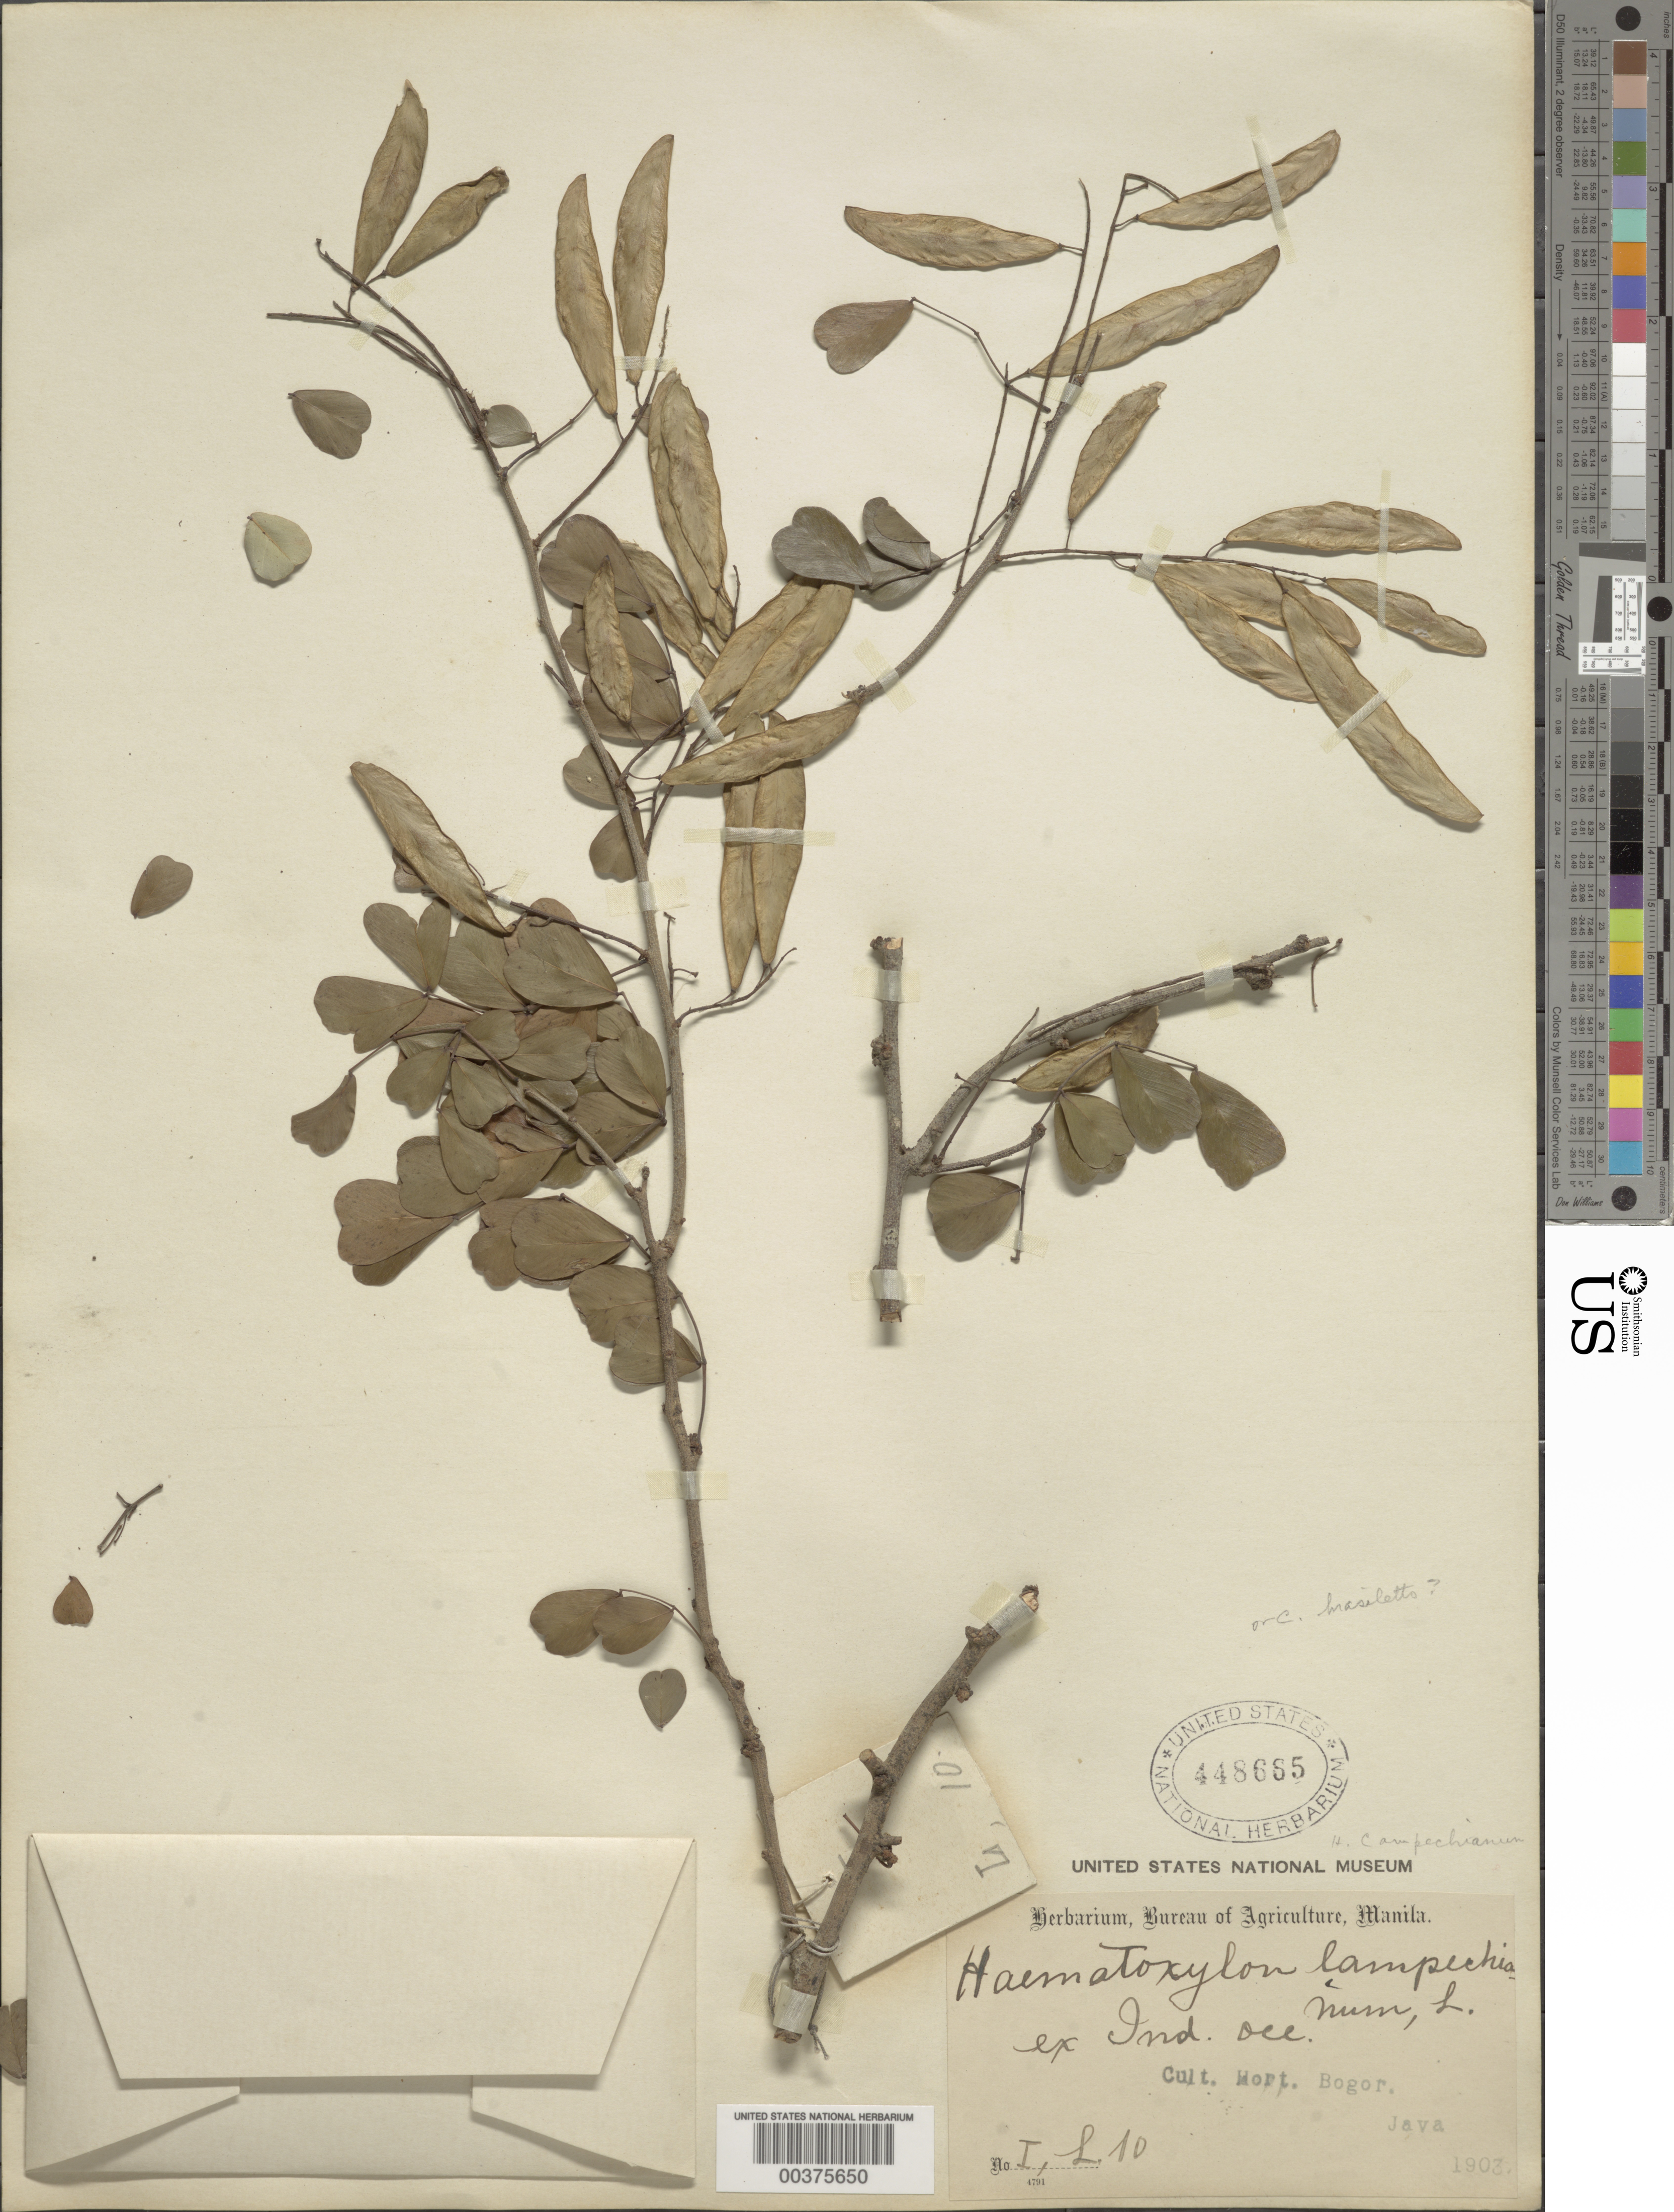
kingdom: Plantae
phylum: Tracheophyta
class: Magnoliopsida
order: Fabales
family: Fabaceae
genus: Haematoxylum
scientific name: Haematoxylum campechianum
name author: L.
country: India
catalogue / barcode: US 448665